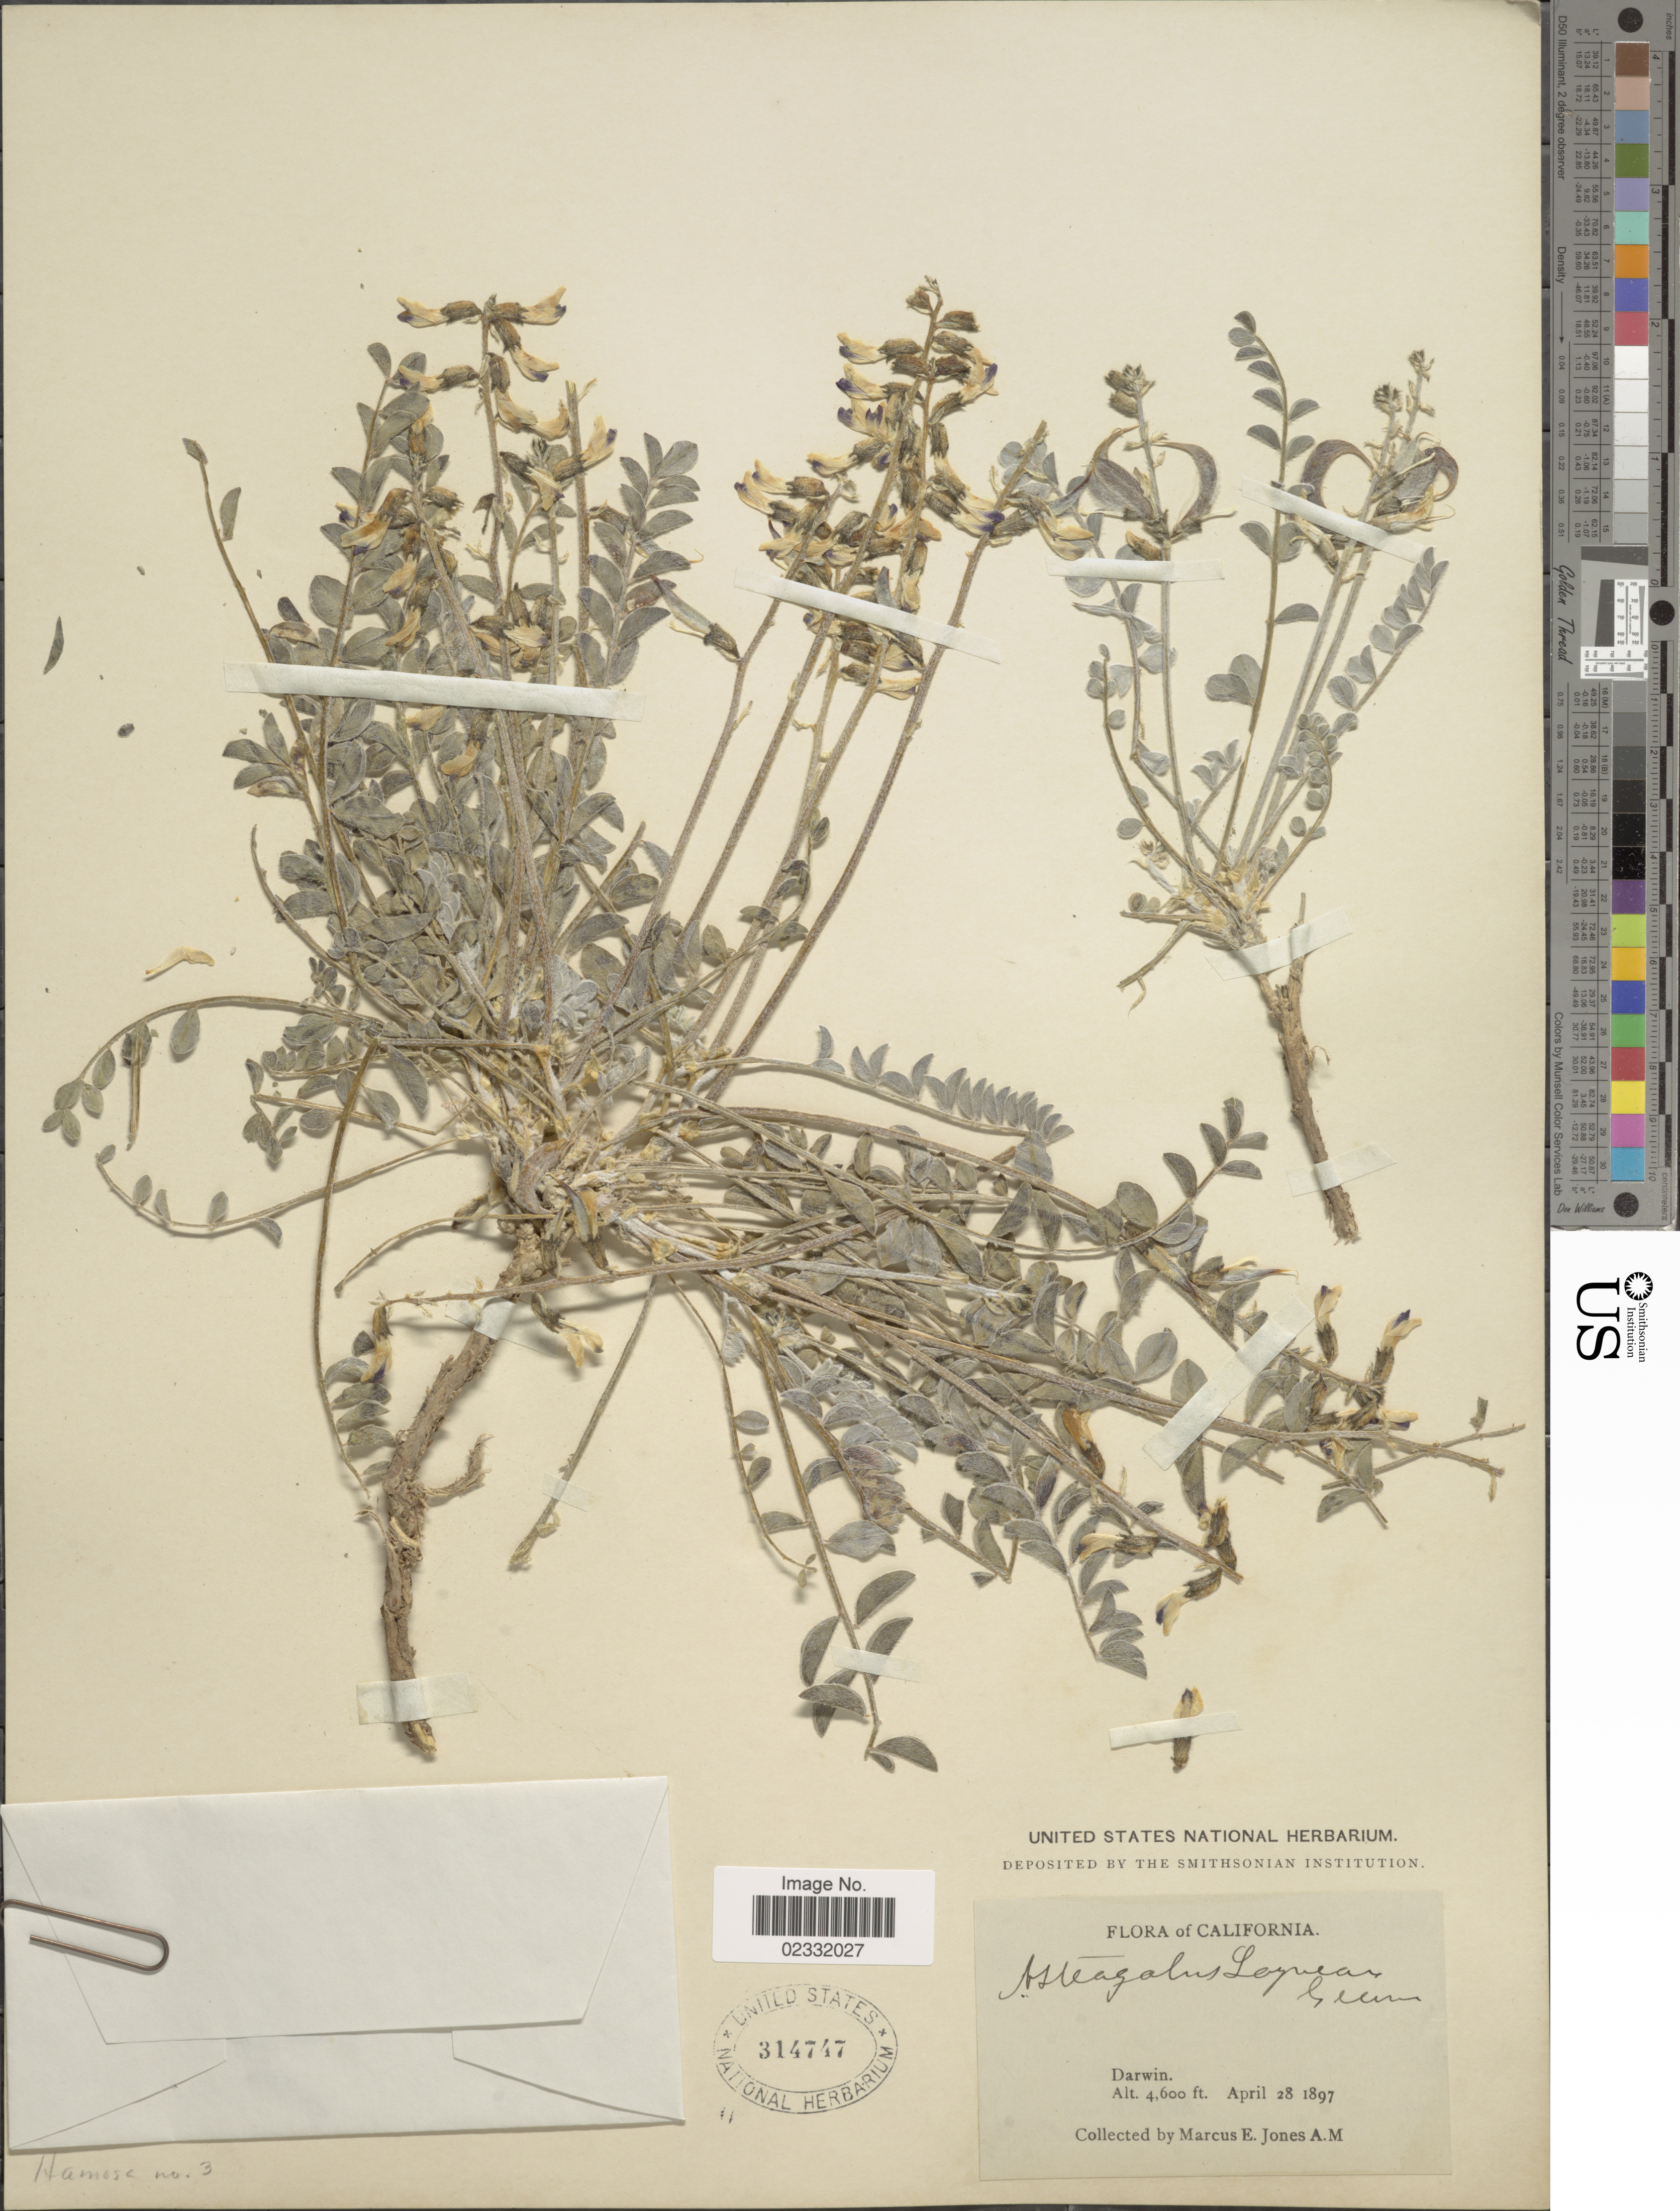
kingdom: Plantae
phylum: Tracheophyta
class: Magnoliopsida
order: Fabales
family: Fabaceae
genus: Astragalus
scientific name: Astragalus layneae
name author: Greene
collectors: M. E. Jones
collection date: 1897-04-28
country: United States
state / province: California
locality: Darwin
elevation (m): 1402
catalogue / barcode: US 314747